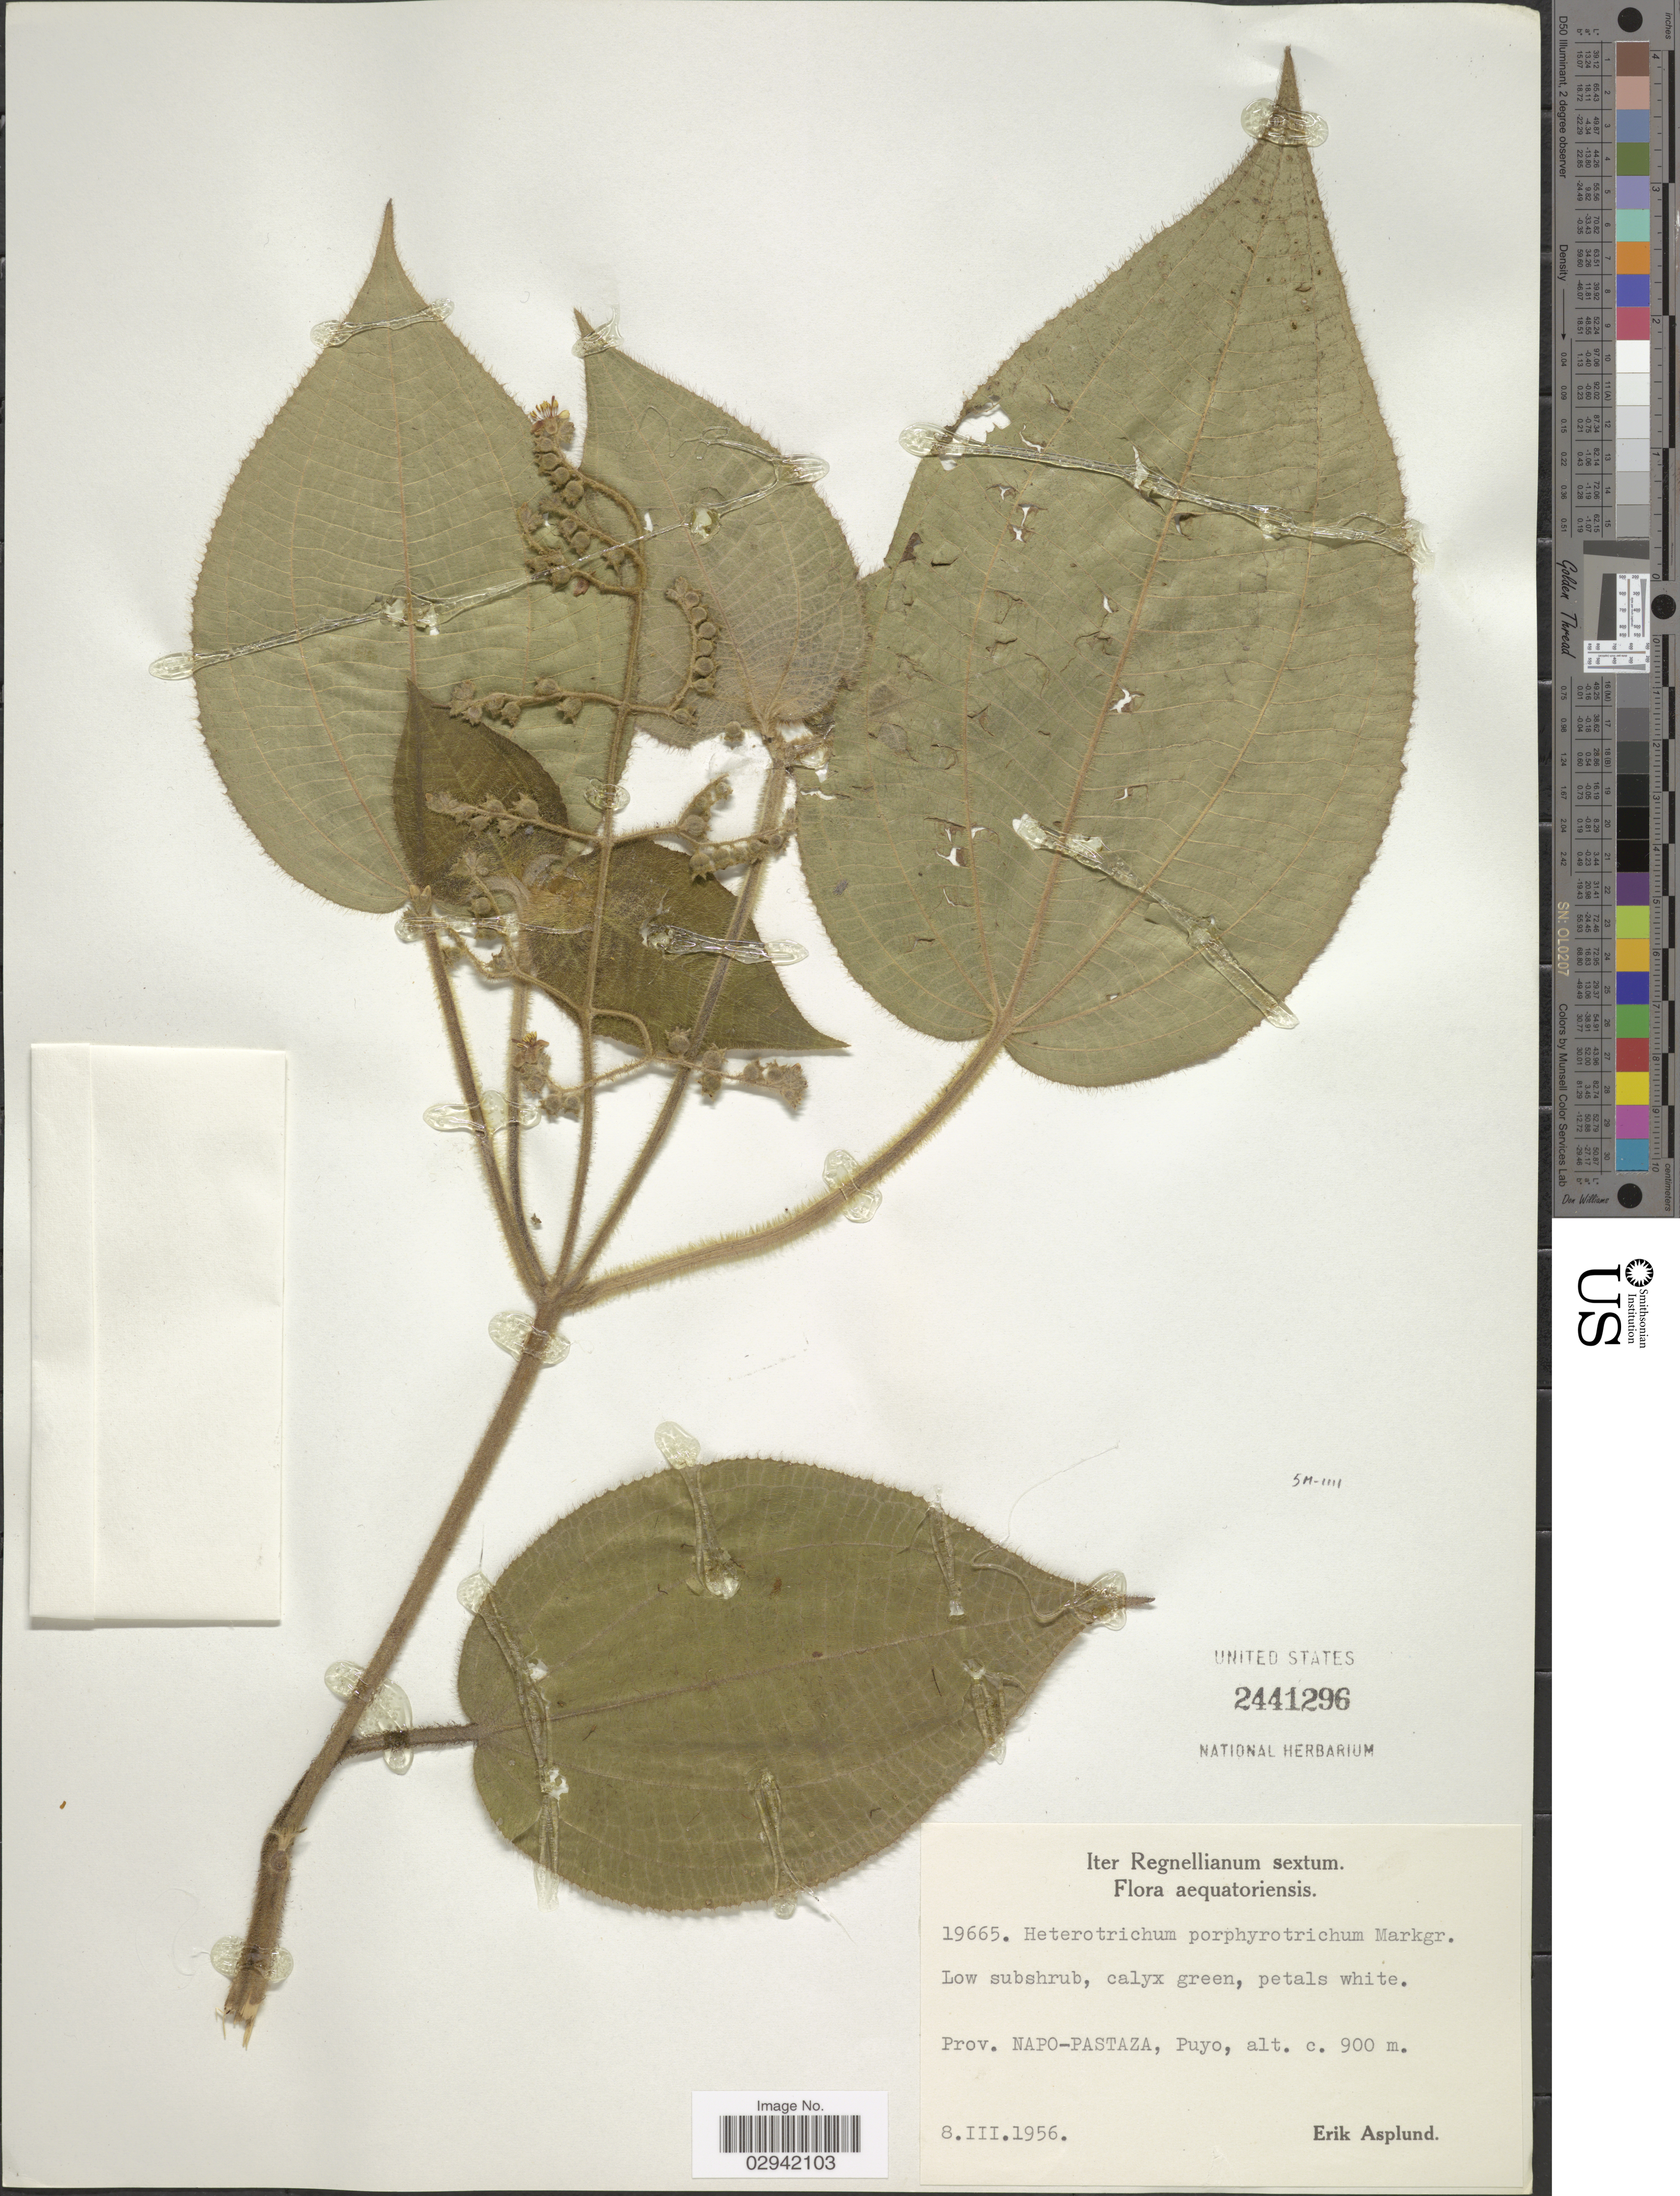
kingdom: Plantae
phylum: Tracheophyta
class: Magnoliopsida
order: Myrtales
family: Melastomataceae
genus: Miconia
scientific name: Miconia porphyrotricha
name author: (Markgr.) Wurdack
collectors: E. Asplund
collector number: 19665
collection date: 1956-03-08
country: Ecuador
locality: Aequatoriensis. Prov. Napo-Pastaza, Puyo.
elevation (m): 900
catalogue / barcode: US 2441296